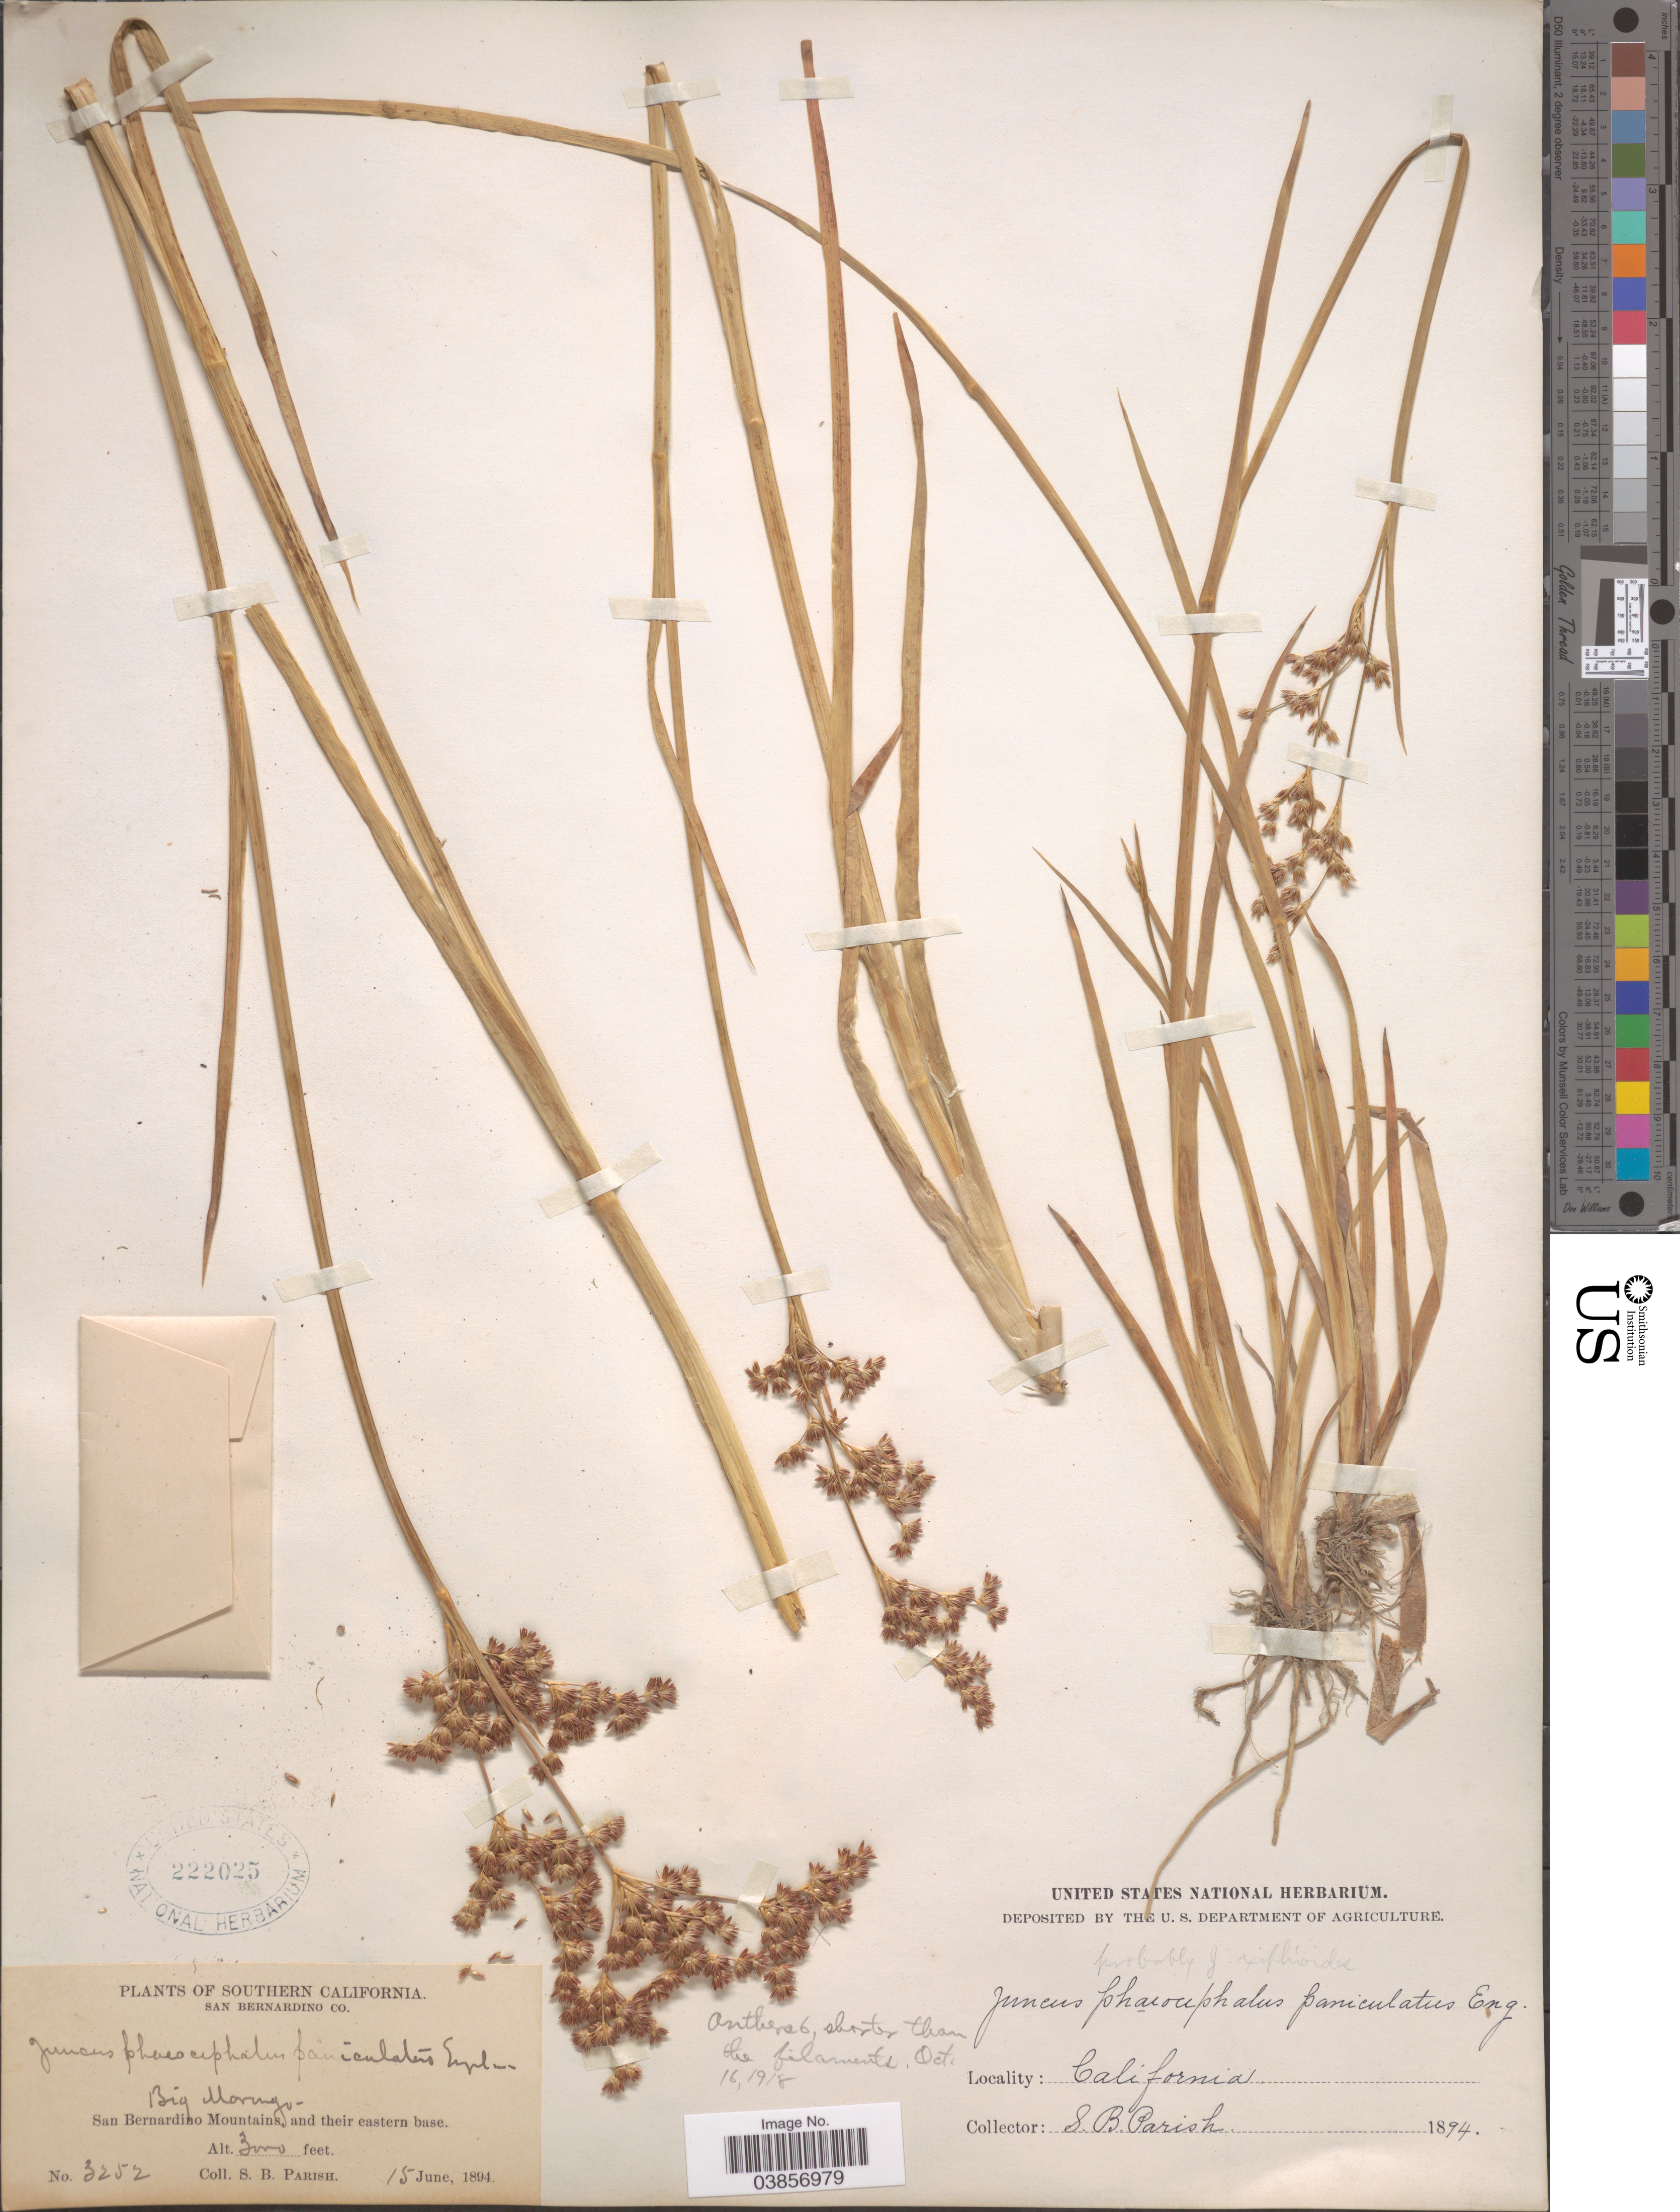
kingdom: Plantae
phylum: Tracheophyta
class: Liliopsida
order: Poales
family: Juncaceae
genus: Juncus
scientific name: Juncus saximontanus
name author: A. Nelson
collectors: S. B. Parish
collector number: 3252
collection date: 1894-06-15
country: United States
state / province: California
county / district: San Bernardino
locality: Southern California. San Bernardino Co. Big Morongo. San Bernardino Mountains, and their eastern base.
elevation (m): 914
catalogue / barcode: US 222025